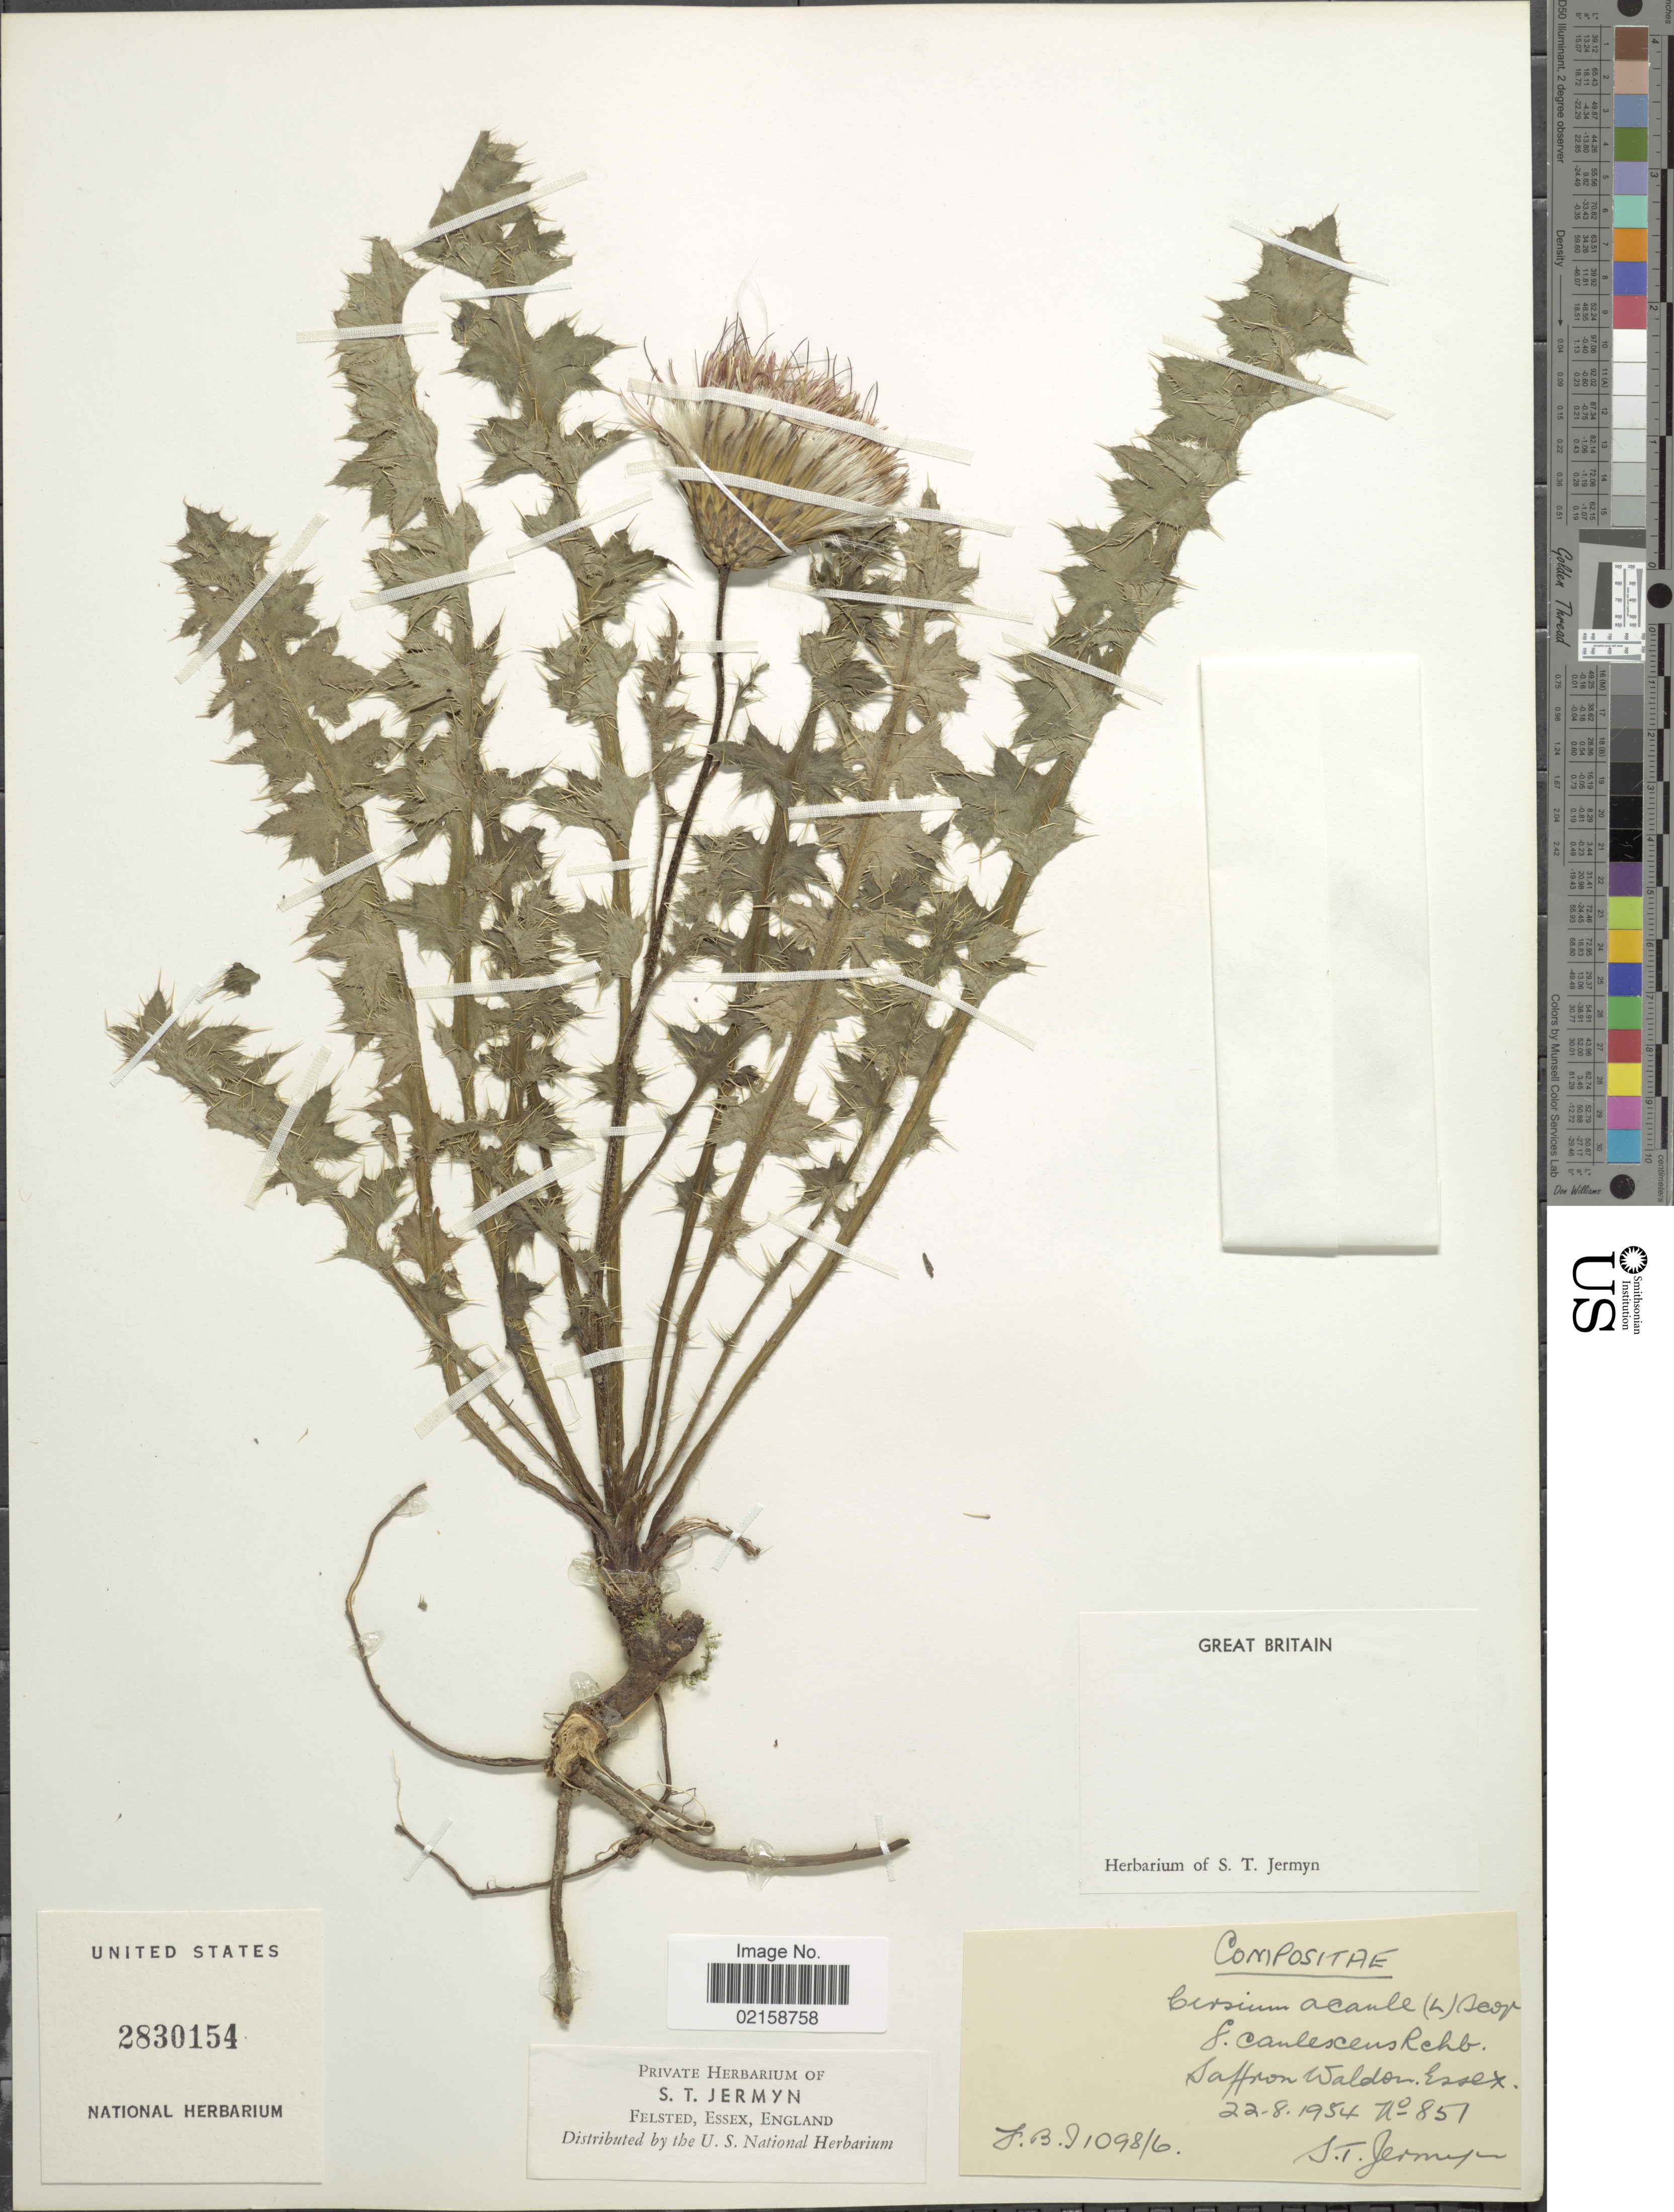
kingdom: Plantae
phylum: Tracheophyta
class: Magnoliopsida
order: Asterales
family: Asteraceae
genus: Cirsium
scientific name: Cirsium acaule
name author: (L.) Scop.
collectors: S. Jermyn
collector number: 851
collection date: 1954-08-22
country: United Kingdom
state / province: England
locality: Saffron Waldon Essex.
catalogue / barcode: US 2830154